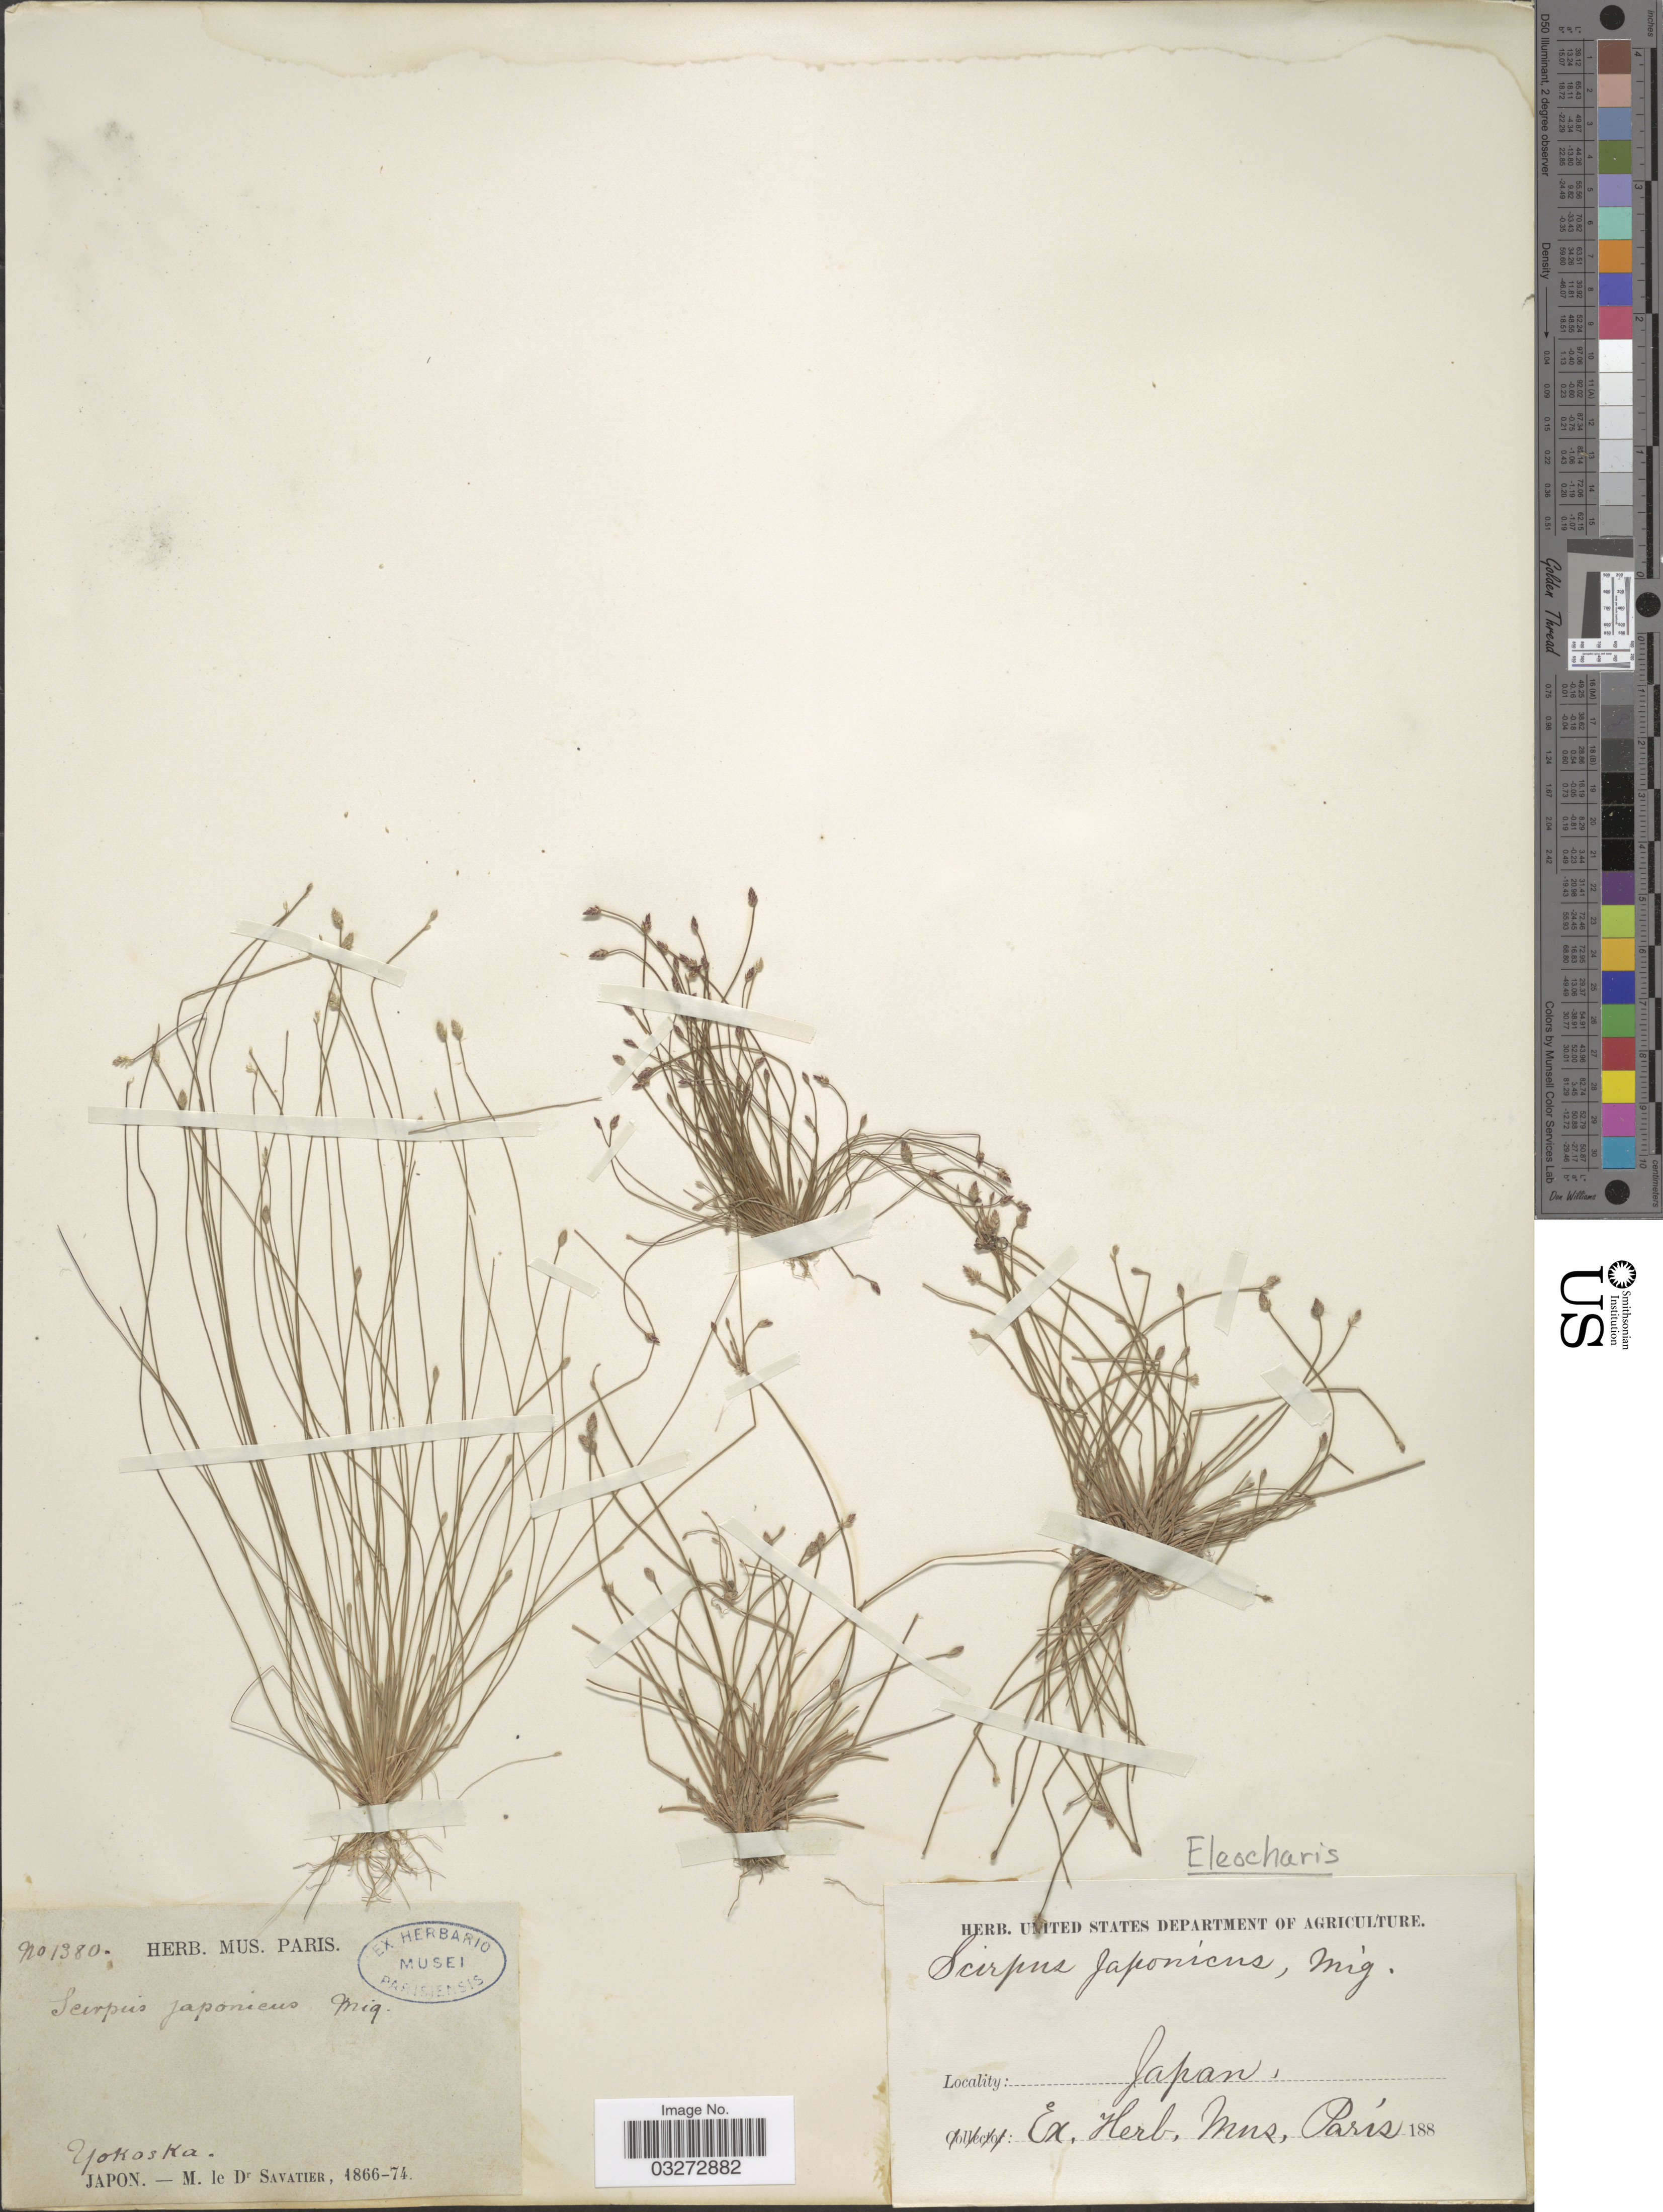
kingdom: Plantae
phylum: Tracheophyta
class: Liliopsida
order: Poales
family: Cyperaceae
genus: Eleocharis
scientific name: Eleocharis sp.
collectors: M. Savatier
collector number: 1380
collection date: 1866/1874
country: Japan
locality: Yokoska.